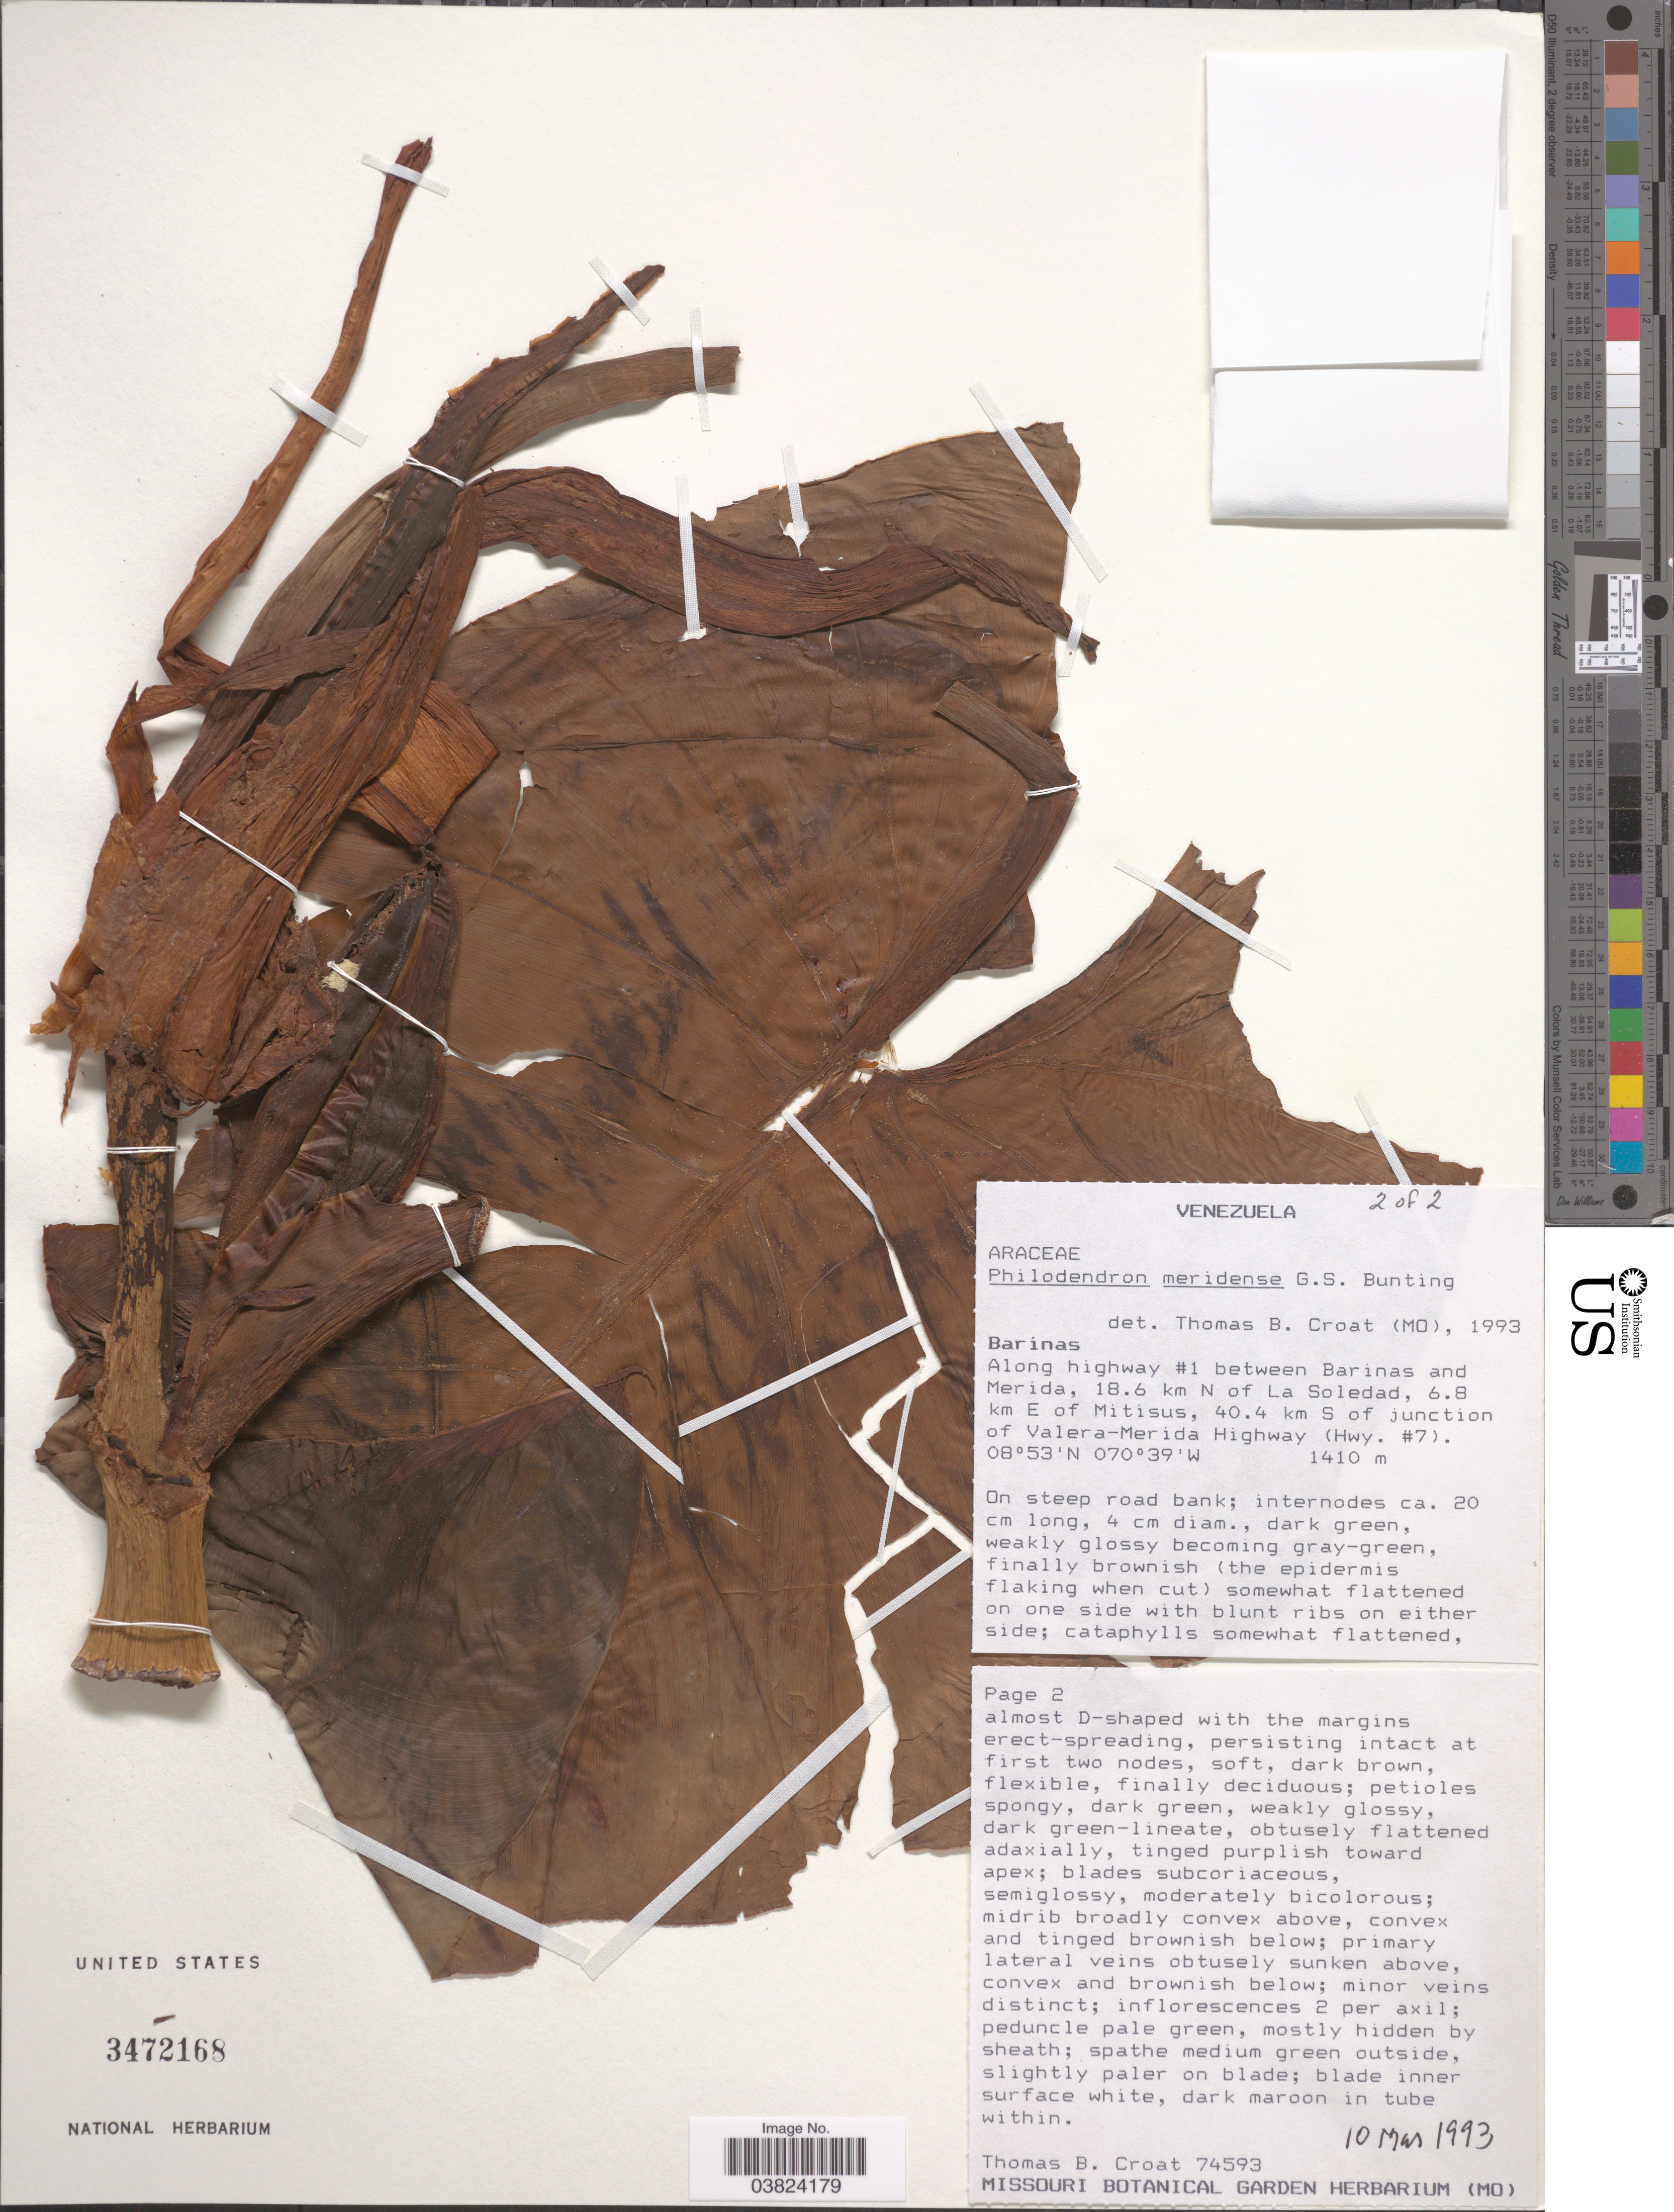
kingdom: Plantae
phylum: Tracheophyta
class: Liliopsida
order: Alismatales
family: Araceae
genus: Philodendron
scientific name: Philodendron meridense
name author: G.S. Bunting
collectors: T. B. Croat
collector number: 74593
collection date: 1993-03-10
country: Venezuela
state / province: Barinas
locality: Along highway #1 between Barinas and Merida, 18.6 km N of La Soledad, 6.8 km E of MItisus, 40.4 km S of junction of Valera-Merida Highway (Hwy. #7).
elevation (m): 1410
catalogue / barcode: US 3472168